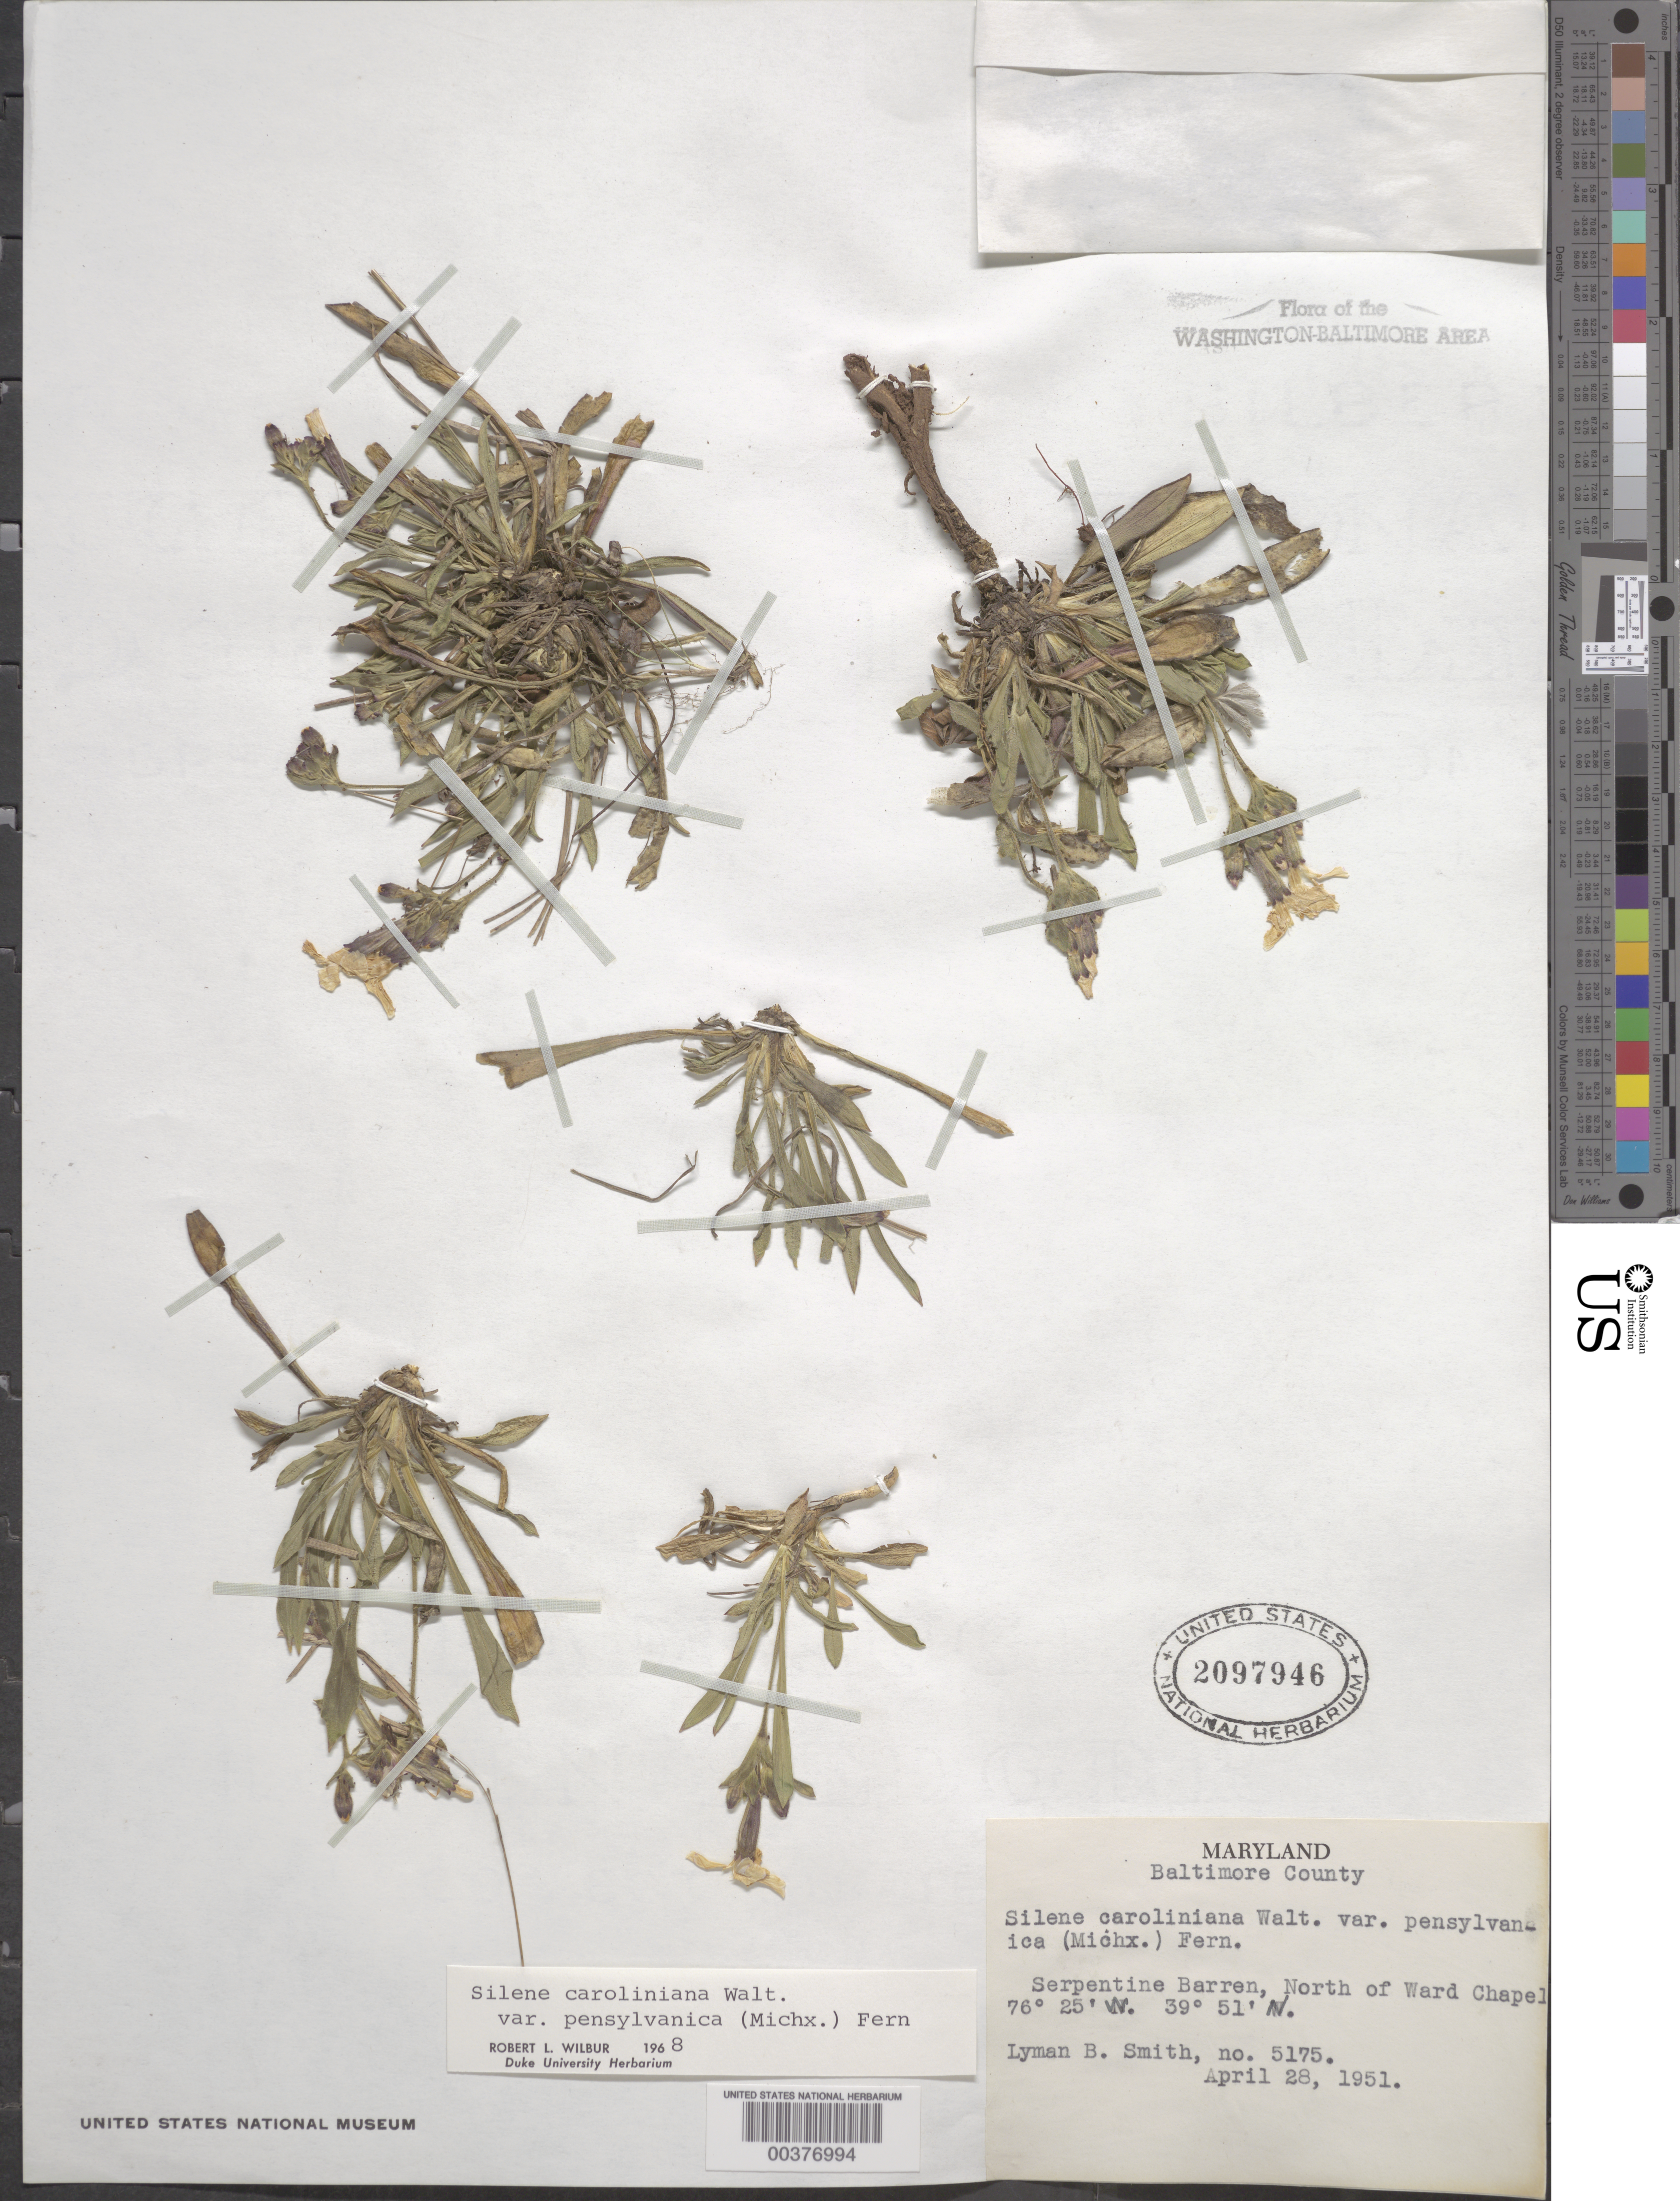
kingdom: Plantae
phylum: Tracheophyta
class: Magnoliopsida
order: Caryophyllales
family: Caryophyllaceae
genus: Silene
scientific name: Silene caroliniana var. pensylvanica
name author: (Michx.) Fernald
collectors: L. Smith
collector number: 5175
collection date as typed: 28 Apr 1951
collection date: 1951-04-28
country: United States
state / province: Maryland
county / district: Baltimore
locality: Serpentine Barren, north of Ward Chapel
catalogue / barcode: US 2097946